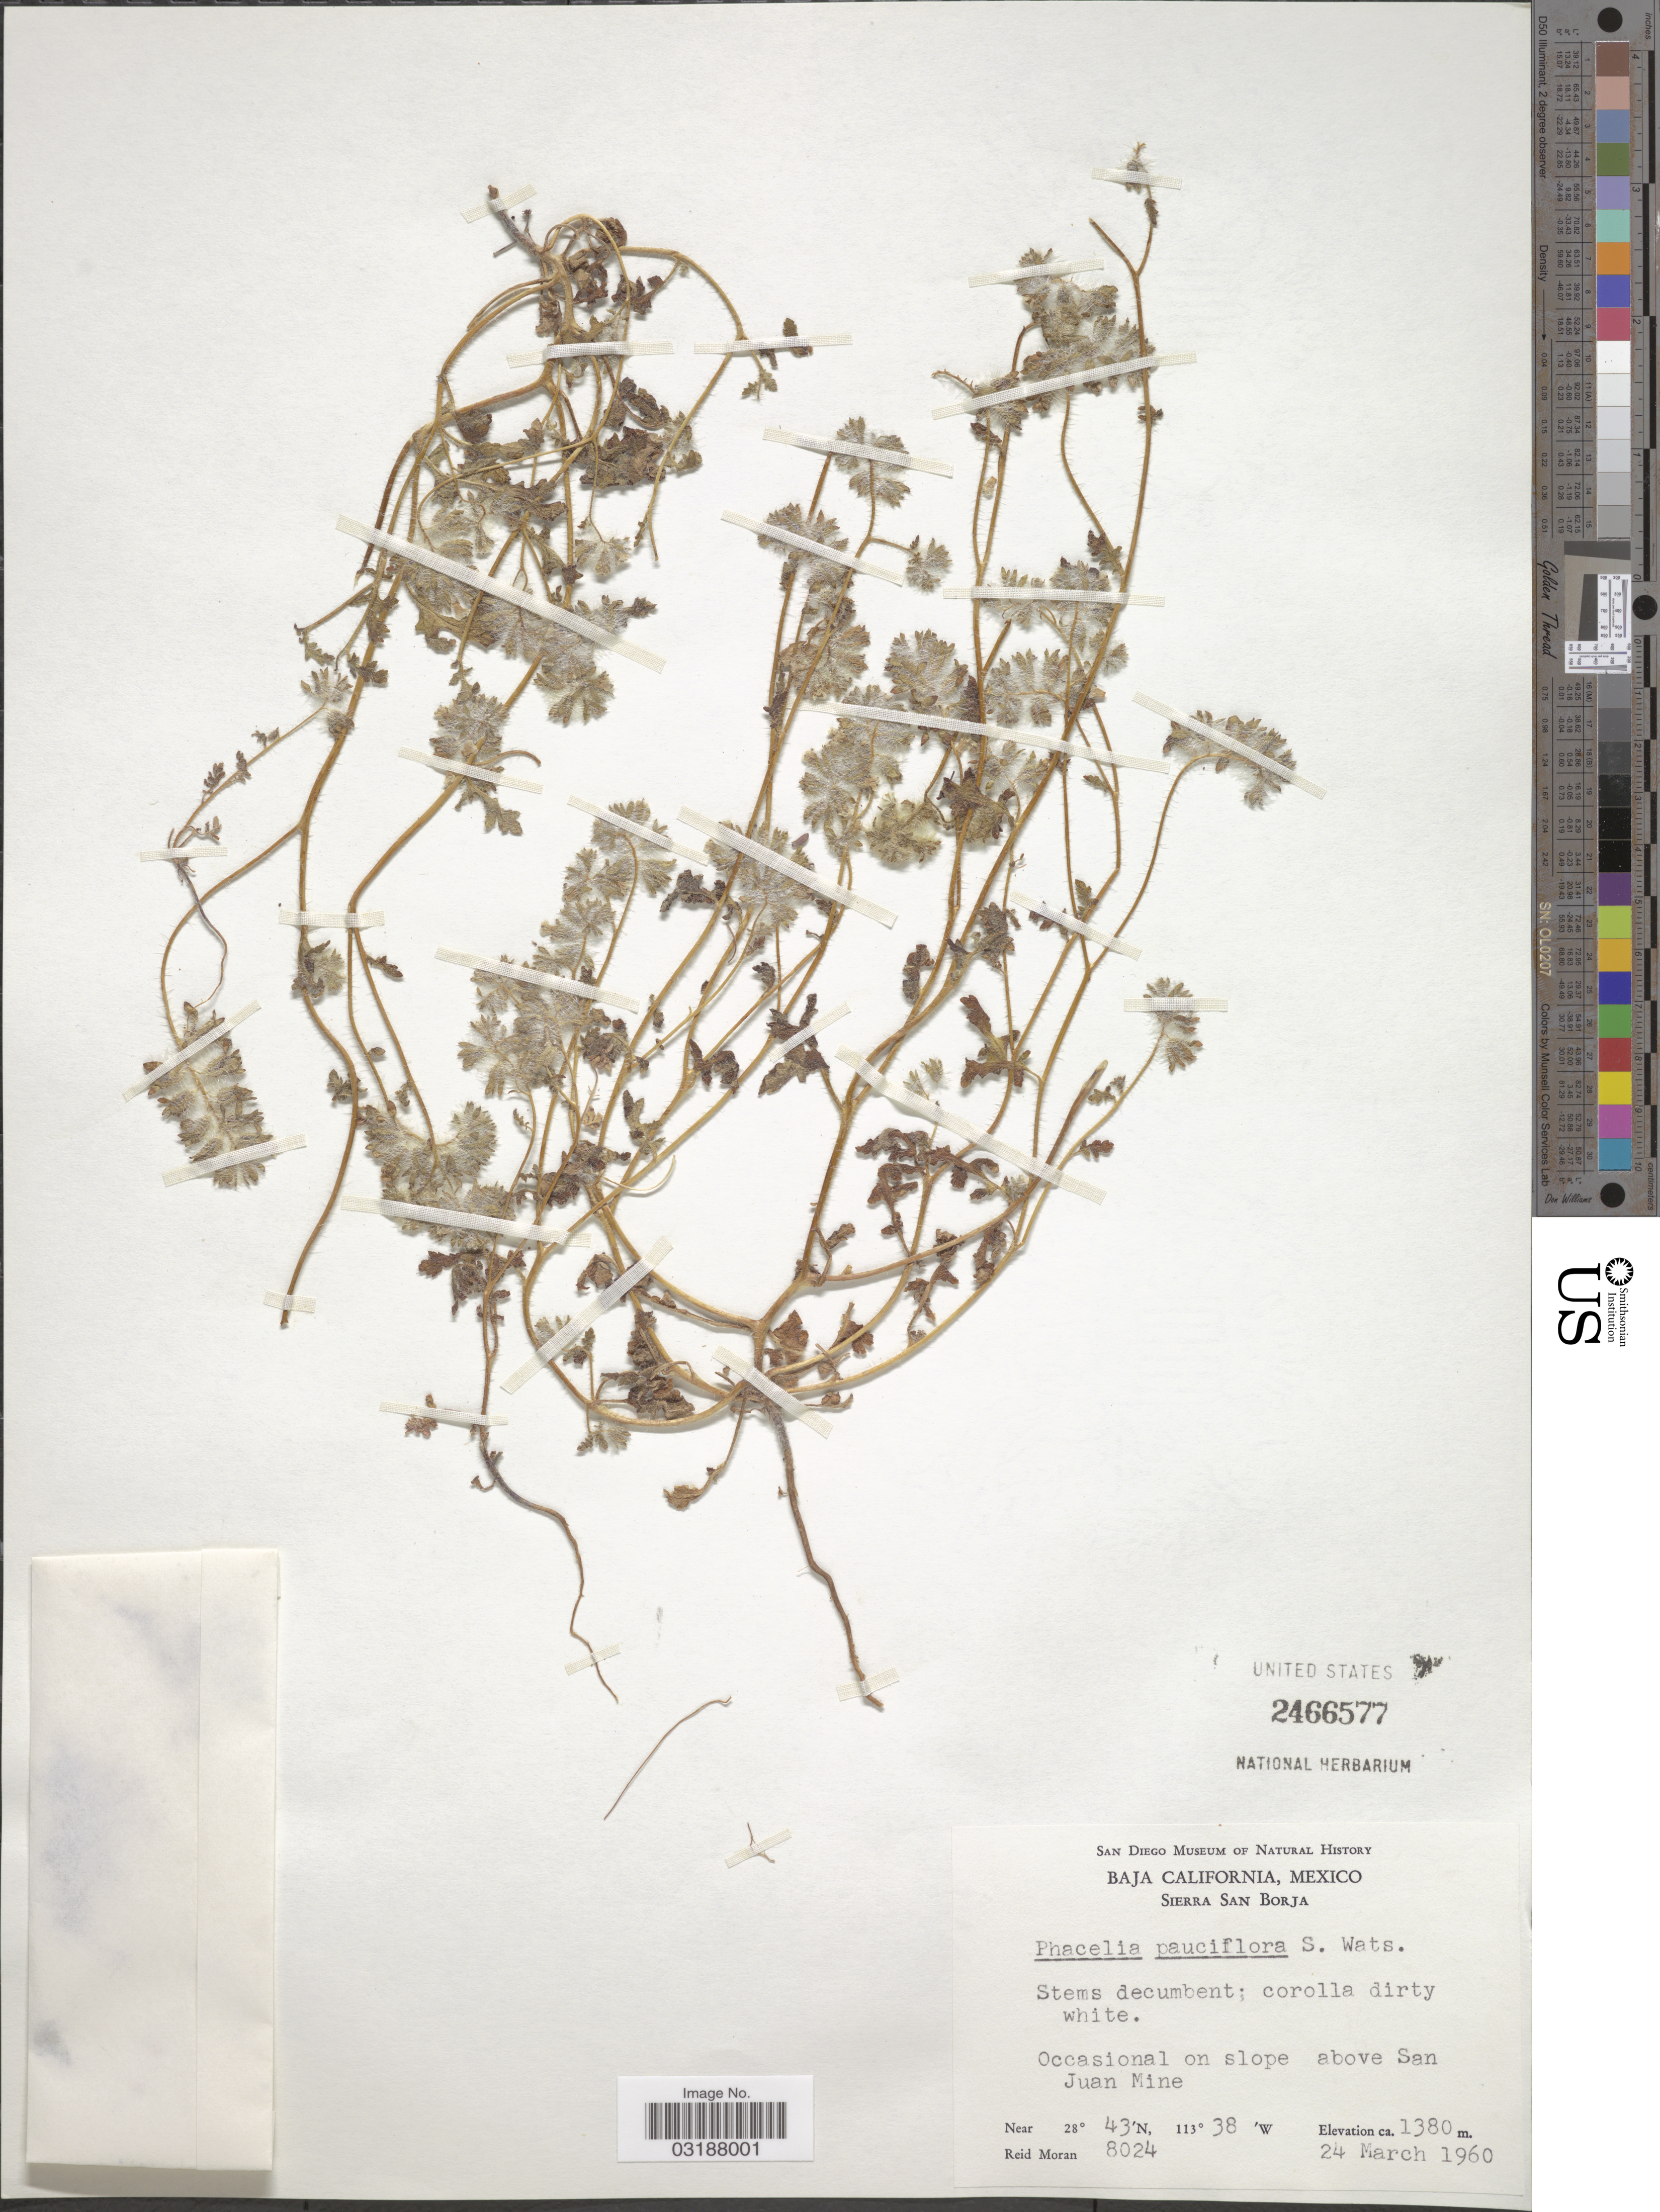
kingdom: Plantae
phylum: Tracheophyta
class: Magnoliopsida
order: Boraginales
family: Hydrophyllaceae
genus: Phacelia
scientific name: Phacelia pauciflora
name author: S. Watson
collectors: R. Moran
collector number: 8024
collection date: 1960-03-24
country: Mexico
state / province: Baja California Norte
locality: Sierra San Borja, Occasional on slope above San Juan Mine.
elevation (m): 1380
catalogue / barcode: US 2466577